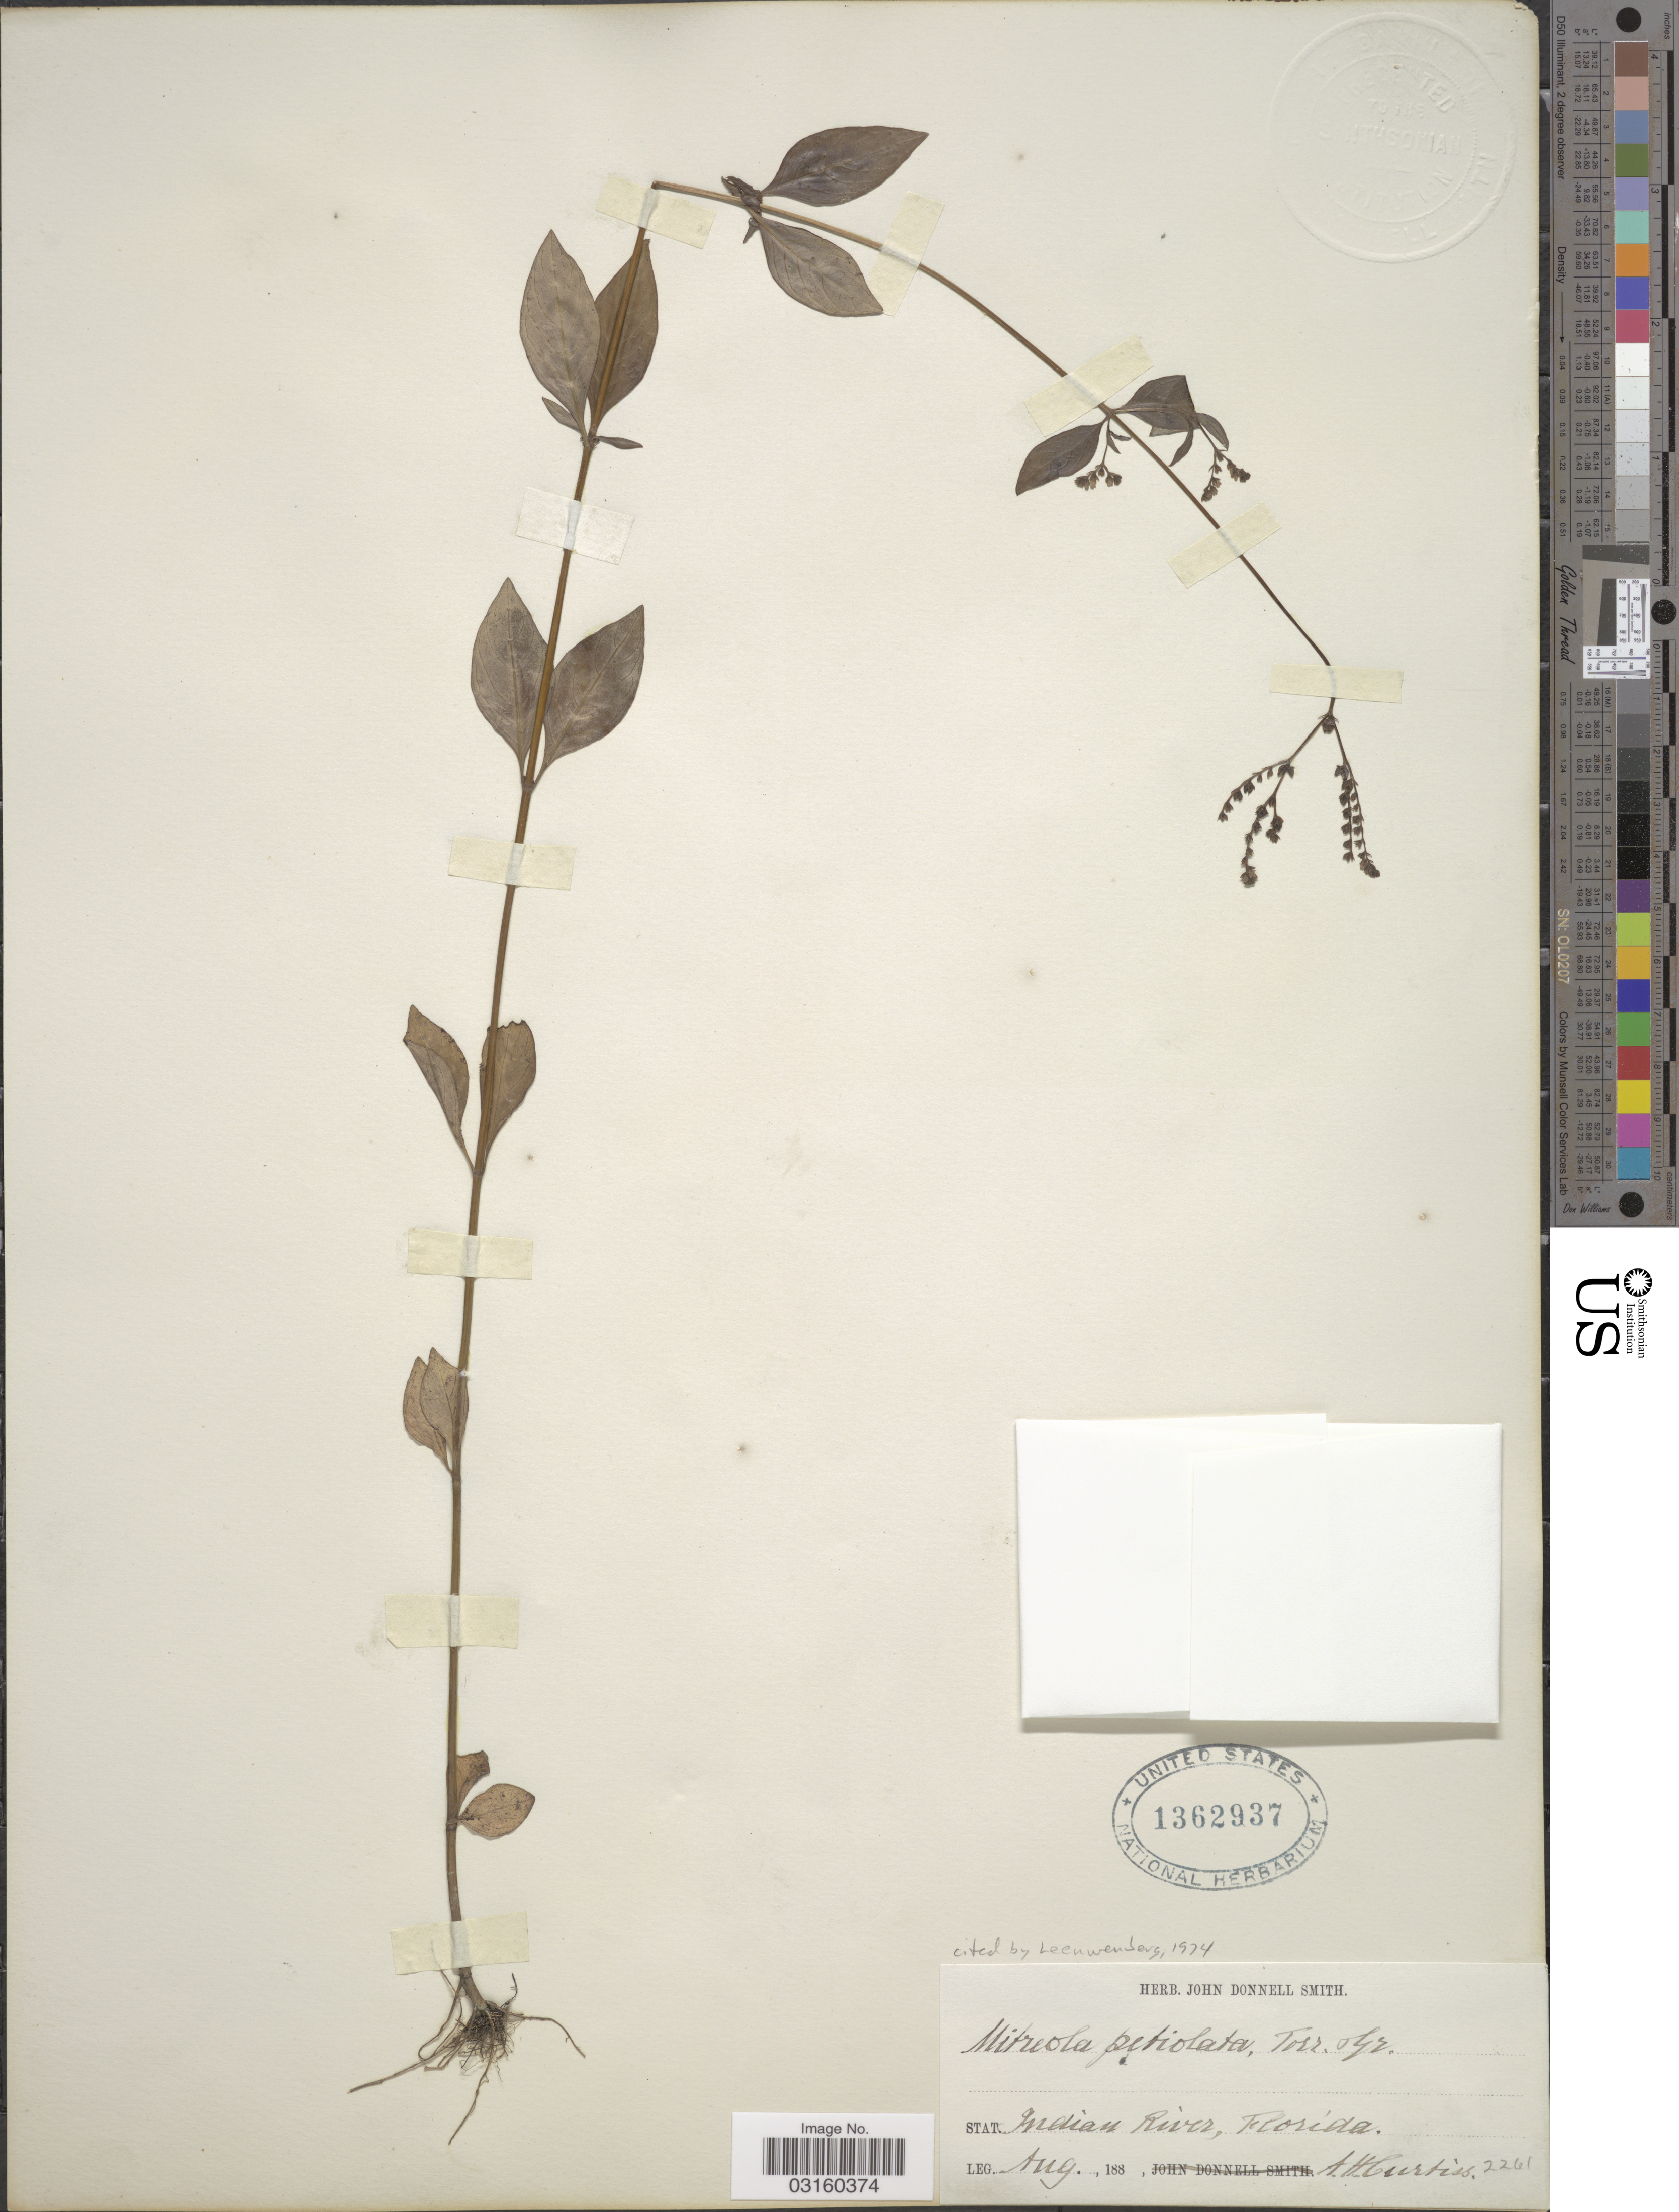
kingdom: Plantae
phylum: Tracheophyta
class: Magnoliopsida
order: Gentianales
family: Loganiaceae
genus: Mitreola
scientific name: Mitreola petiolata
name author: (J.F. Gmel.) Torr. & A. Gray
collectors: A. H. Curtiss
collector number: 2261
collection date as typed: Aug. 188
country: United States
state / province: Florida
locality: Stat. Indian River.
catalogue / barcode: US 1362937